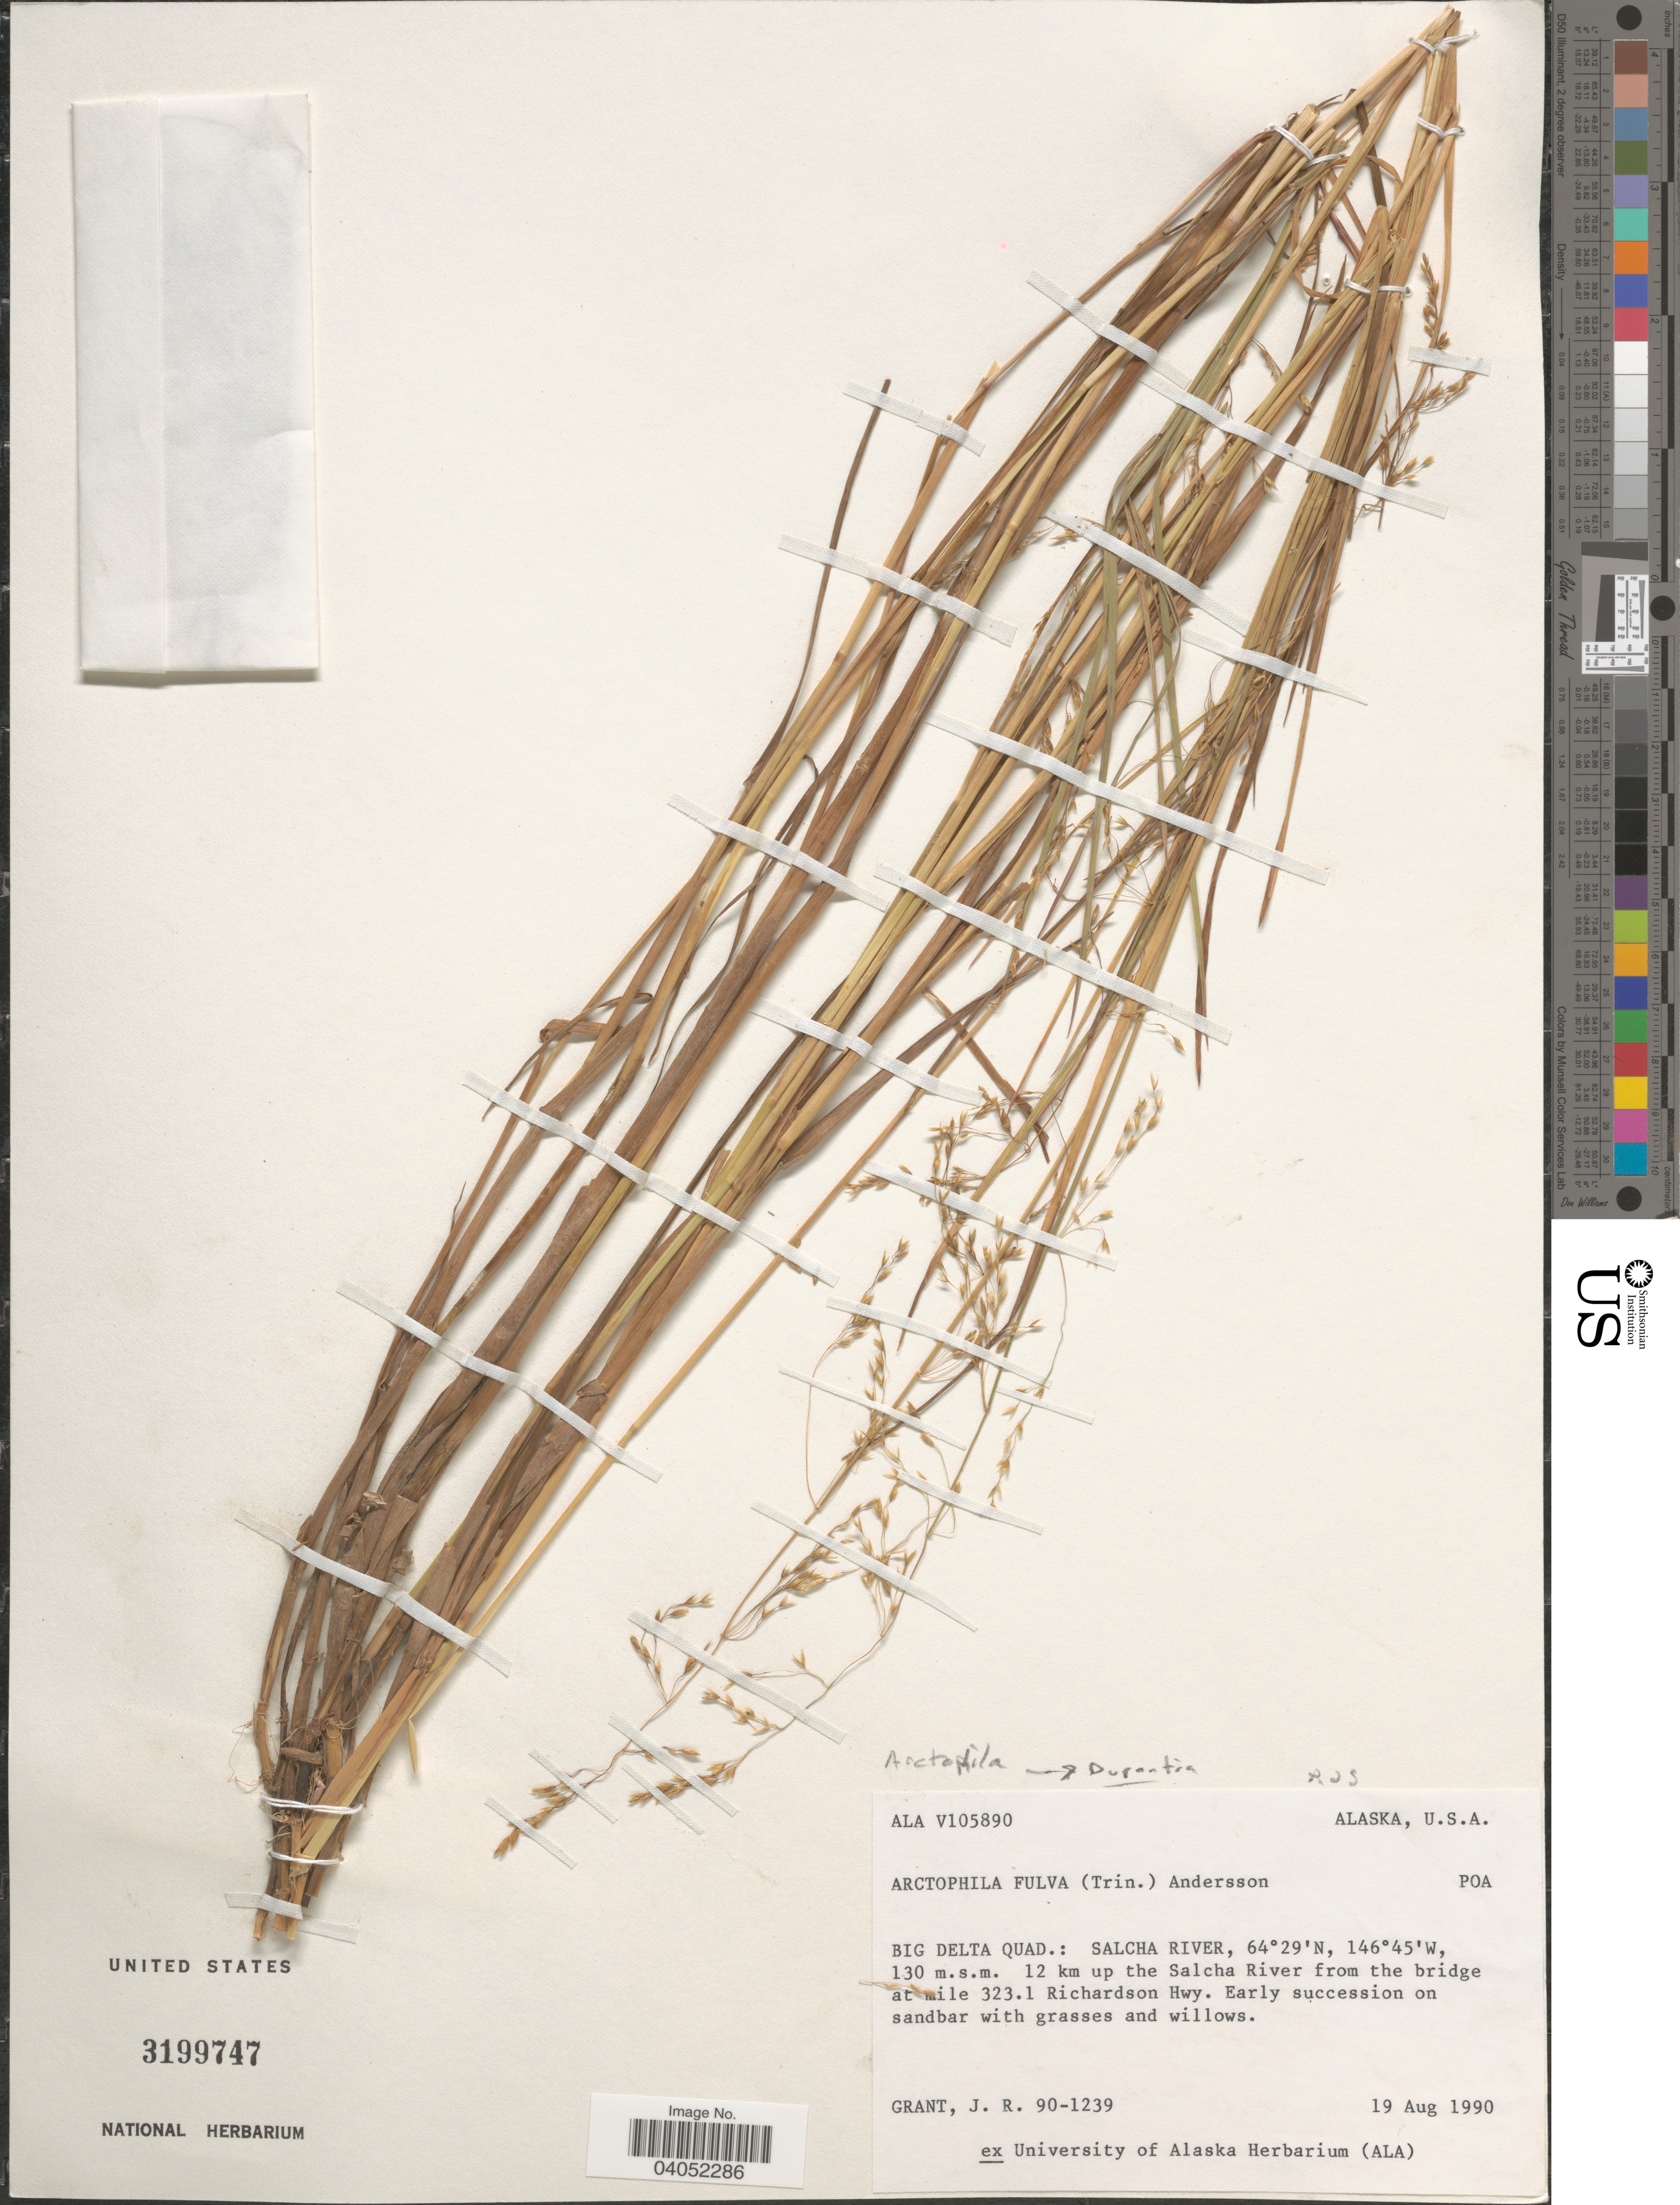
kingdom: Plantae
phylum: Tracheophyta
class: Liliopsida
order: Poales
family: Poaceae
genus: Arctophila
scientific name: Arctophila fulva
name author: (Trin.) Andersson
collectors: J. Grant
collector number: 90-1239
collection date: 1990-08-19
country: United States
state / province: Alaska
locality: Big Delta Quad.: Salcha River. 12 km up the Salcha River from the bridge at mile 323.1 Richardson Hwy.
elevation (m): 130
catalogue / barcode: US 3199747